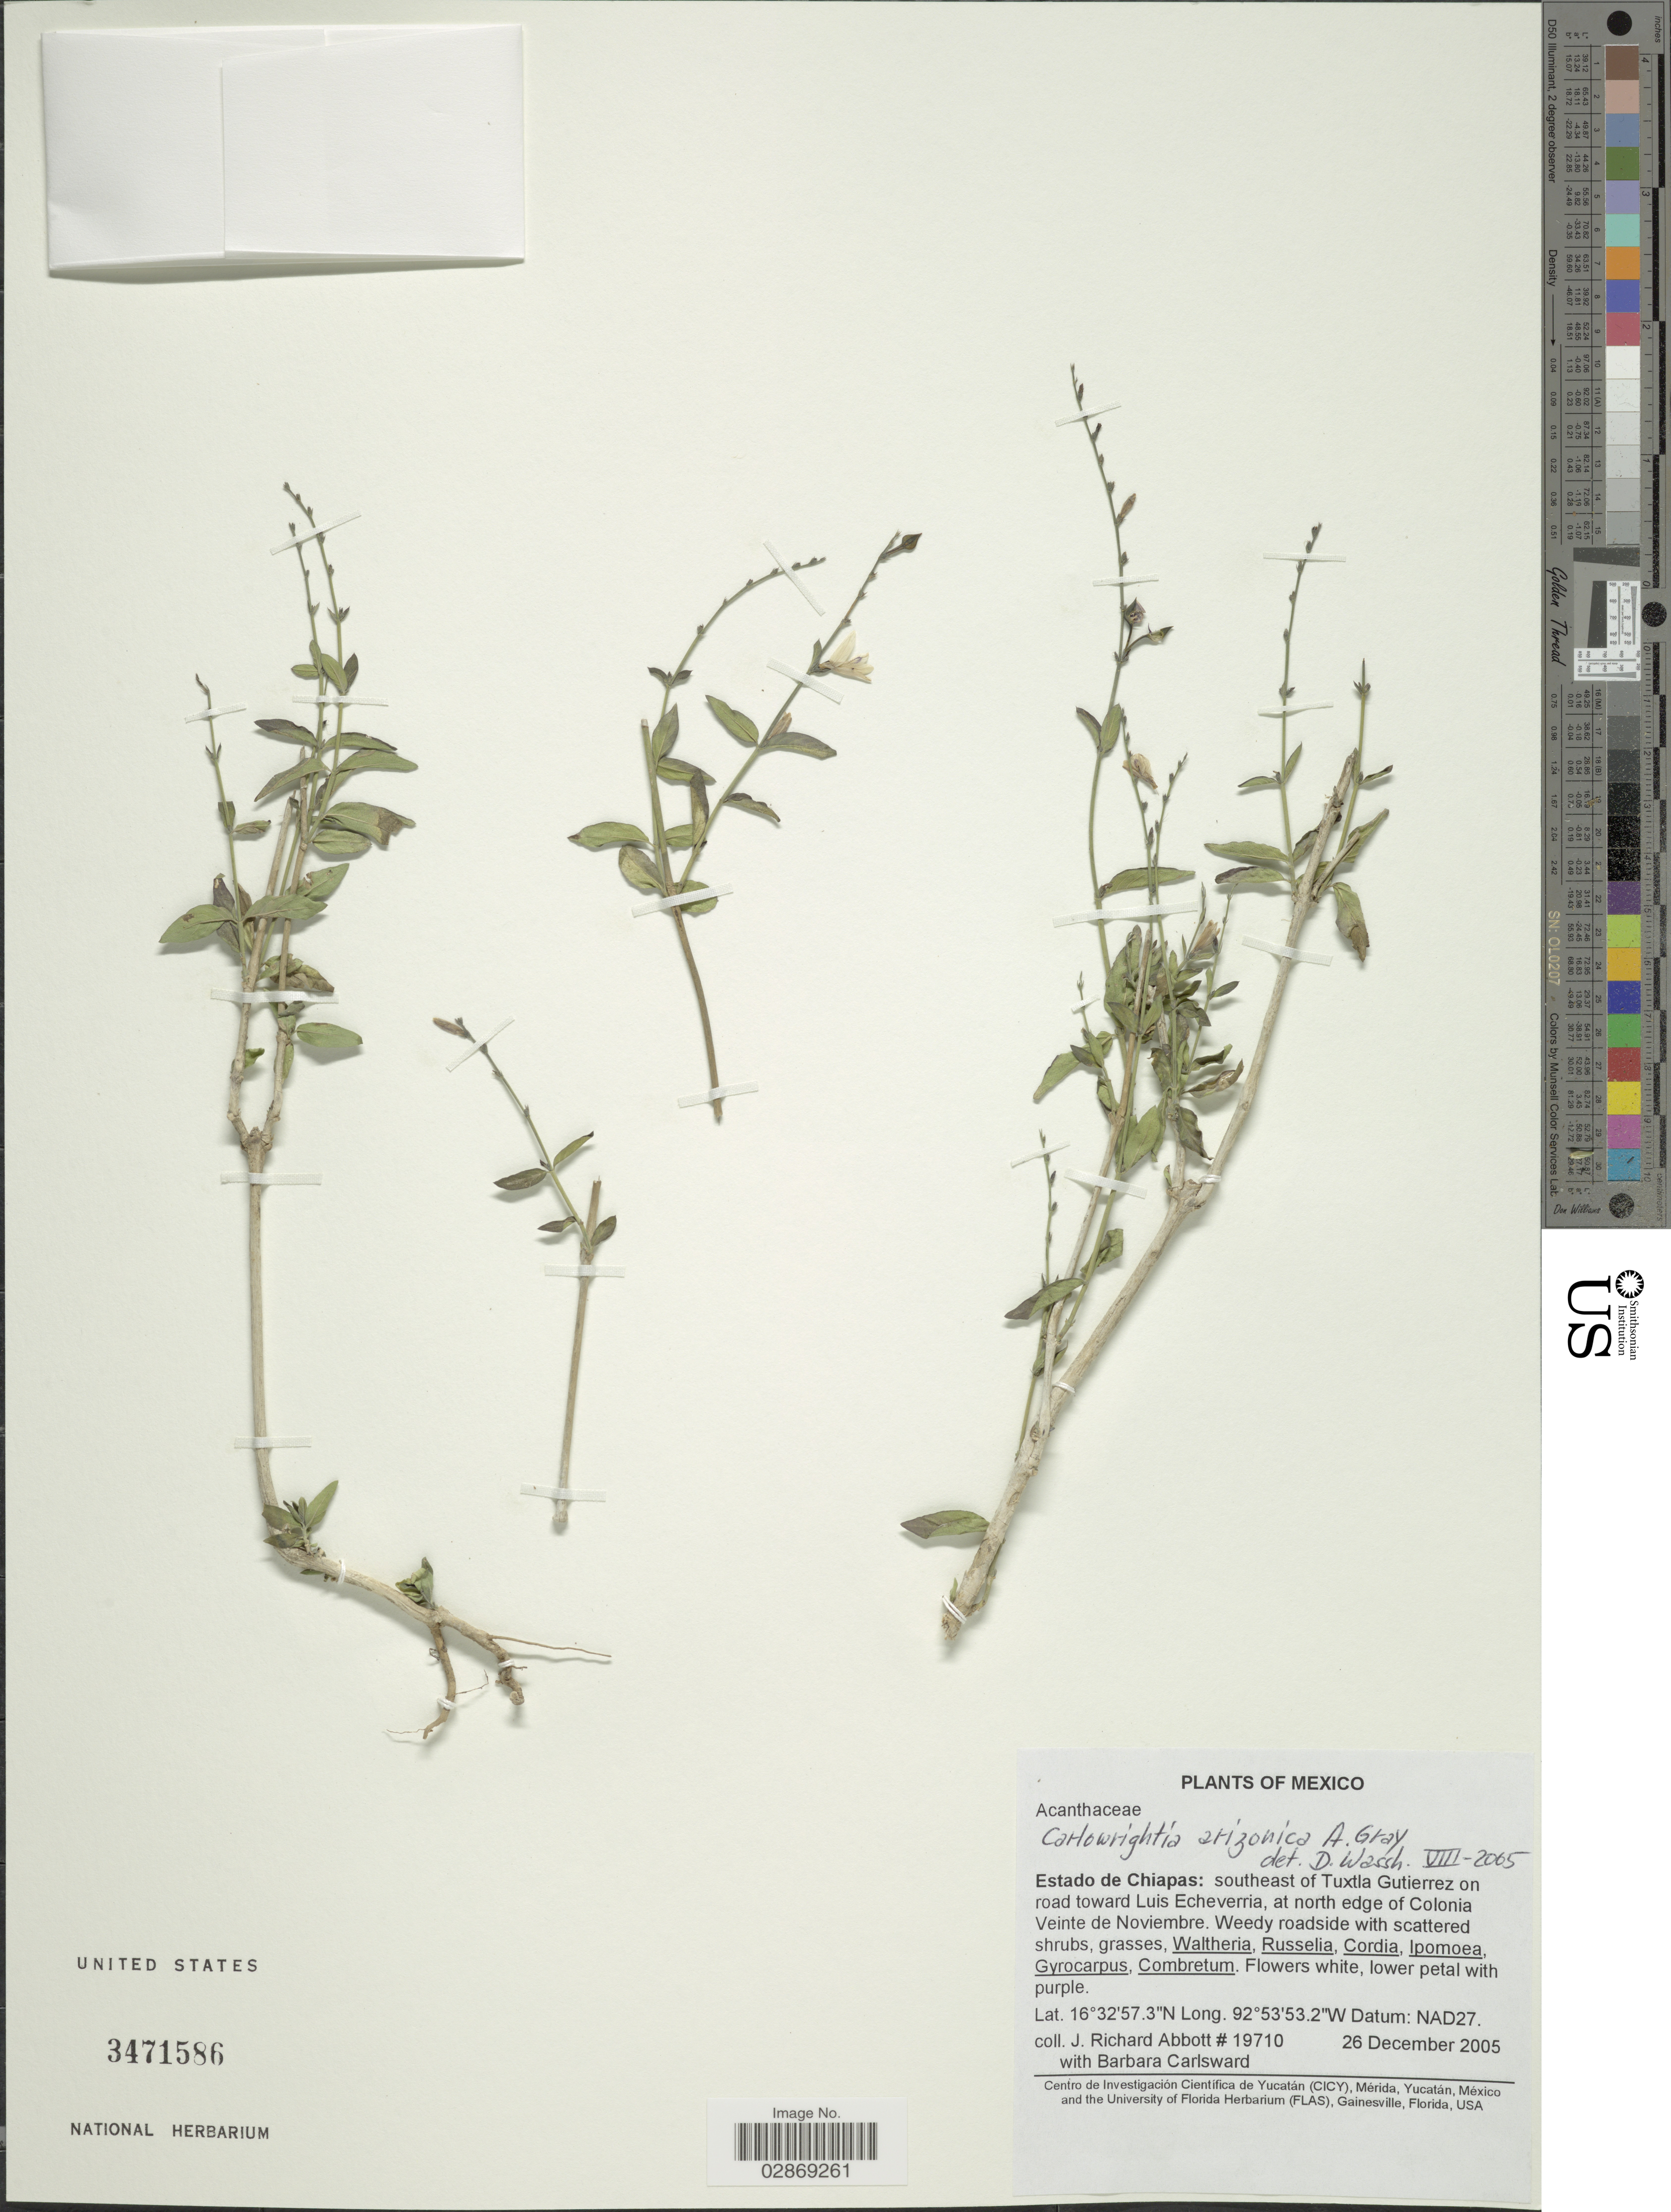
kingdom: Plantae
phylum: Tracheophyta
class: Magnoliopsida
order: Lamiales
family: Acanthaceae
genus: Carlowrightia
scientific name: Carlowrightia arizonica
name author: A. Gray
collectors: J. R. Abbott & B. Carlsward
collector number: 19710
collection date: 2005-12-26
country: Mexico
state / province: Chiapas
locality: Southeast of Tuxtla Gutierrez on road toward Luis Echeverria, at north edge of Colonia Veinte de Noviembre.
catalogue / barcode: US 3471586